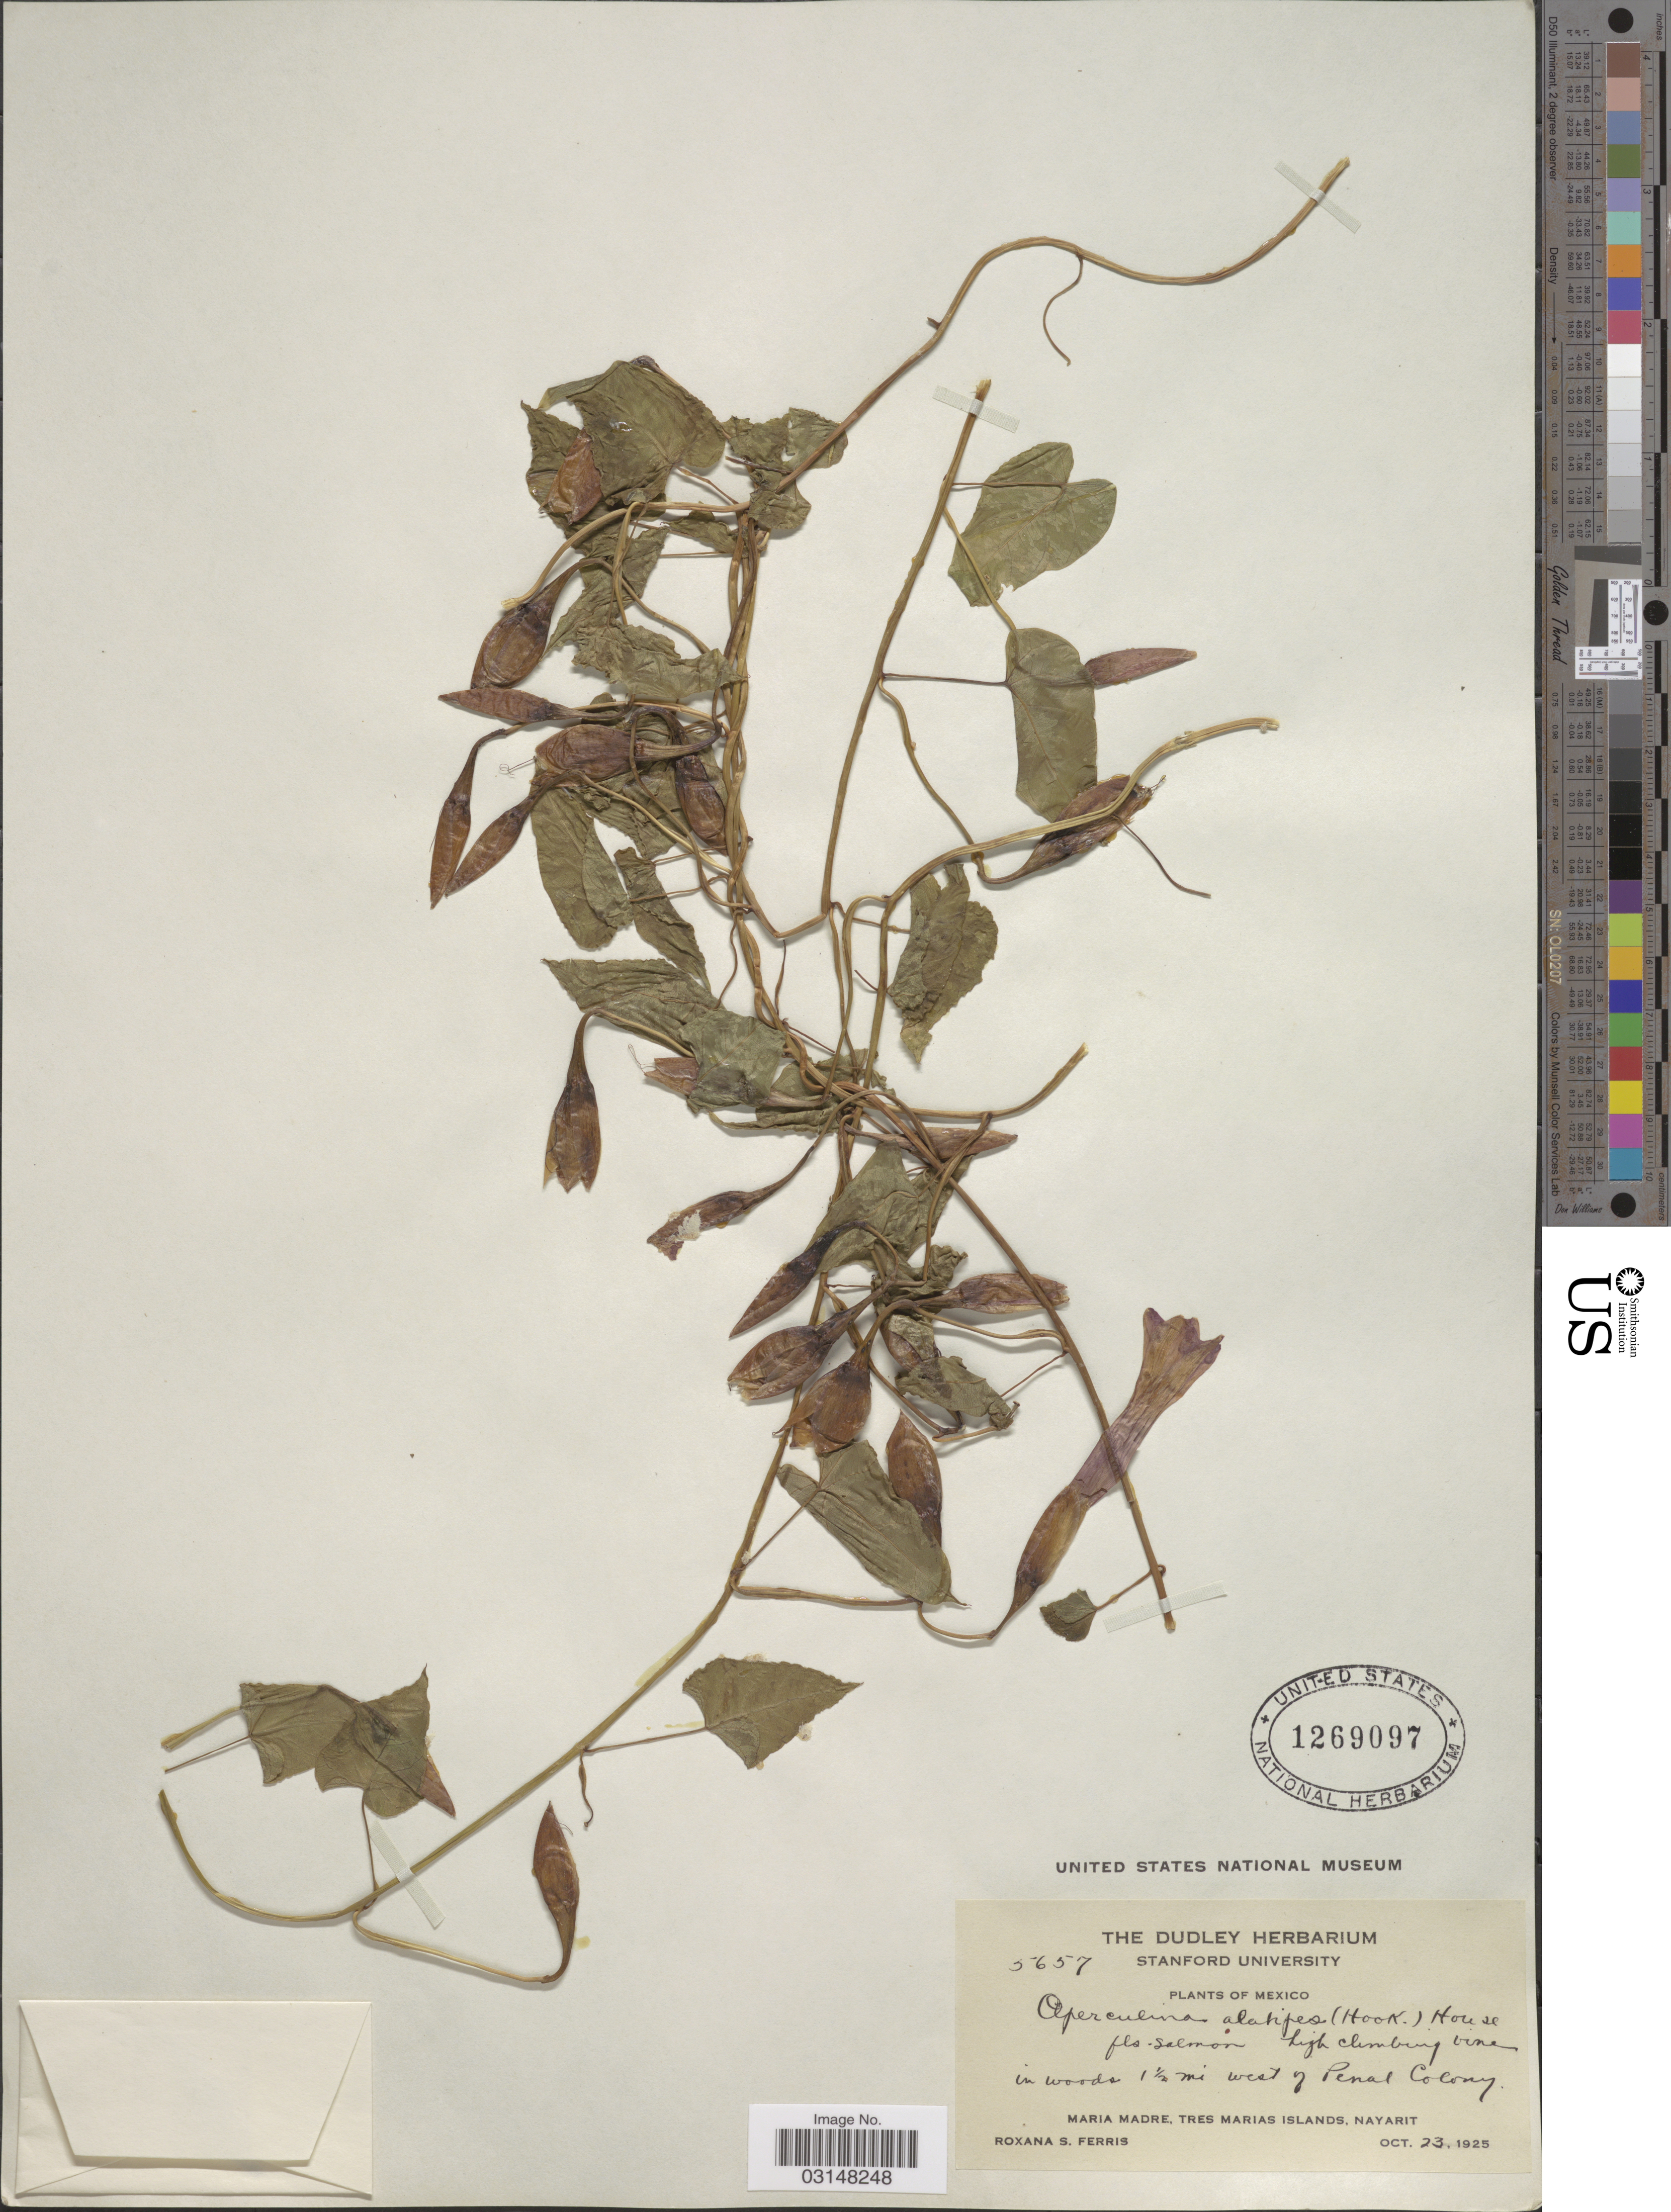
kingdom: Plantae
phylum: Tracheophyta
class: Magnoliopsida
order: Solanales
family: Convolvulaceae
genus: Operculina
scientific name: Operculina pteripes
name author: (G. Don) O'Donell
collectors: R. S. Ferris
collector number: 5657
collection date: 1925-10-23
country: Mexico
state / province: Nayarit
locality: In woods 1½ mi west of Penal Colony. Maria Madre, Tres Marias Islands.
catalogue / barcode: US 1269097